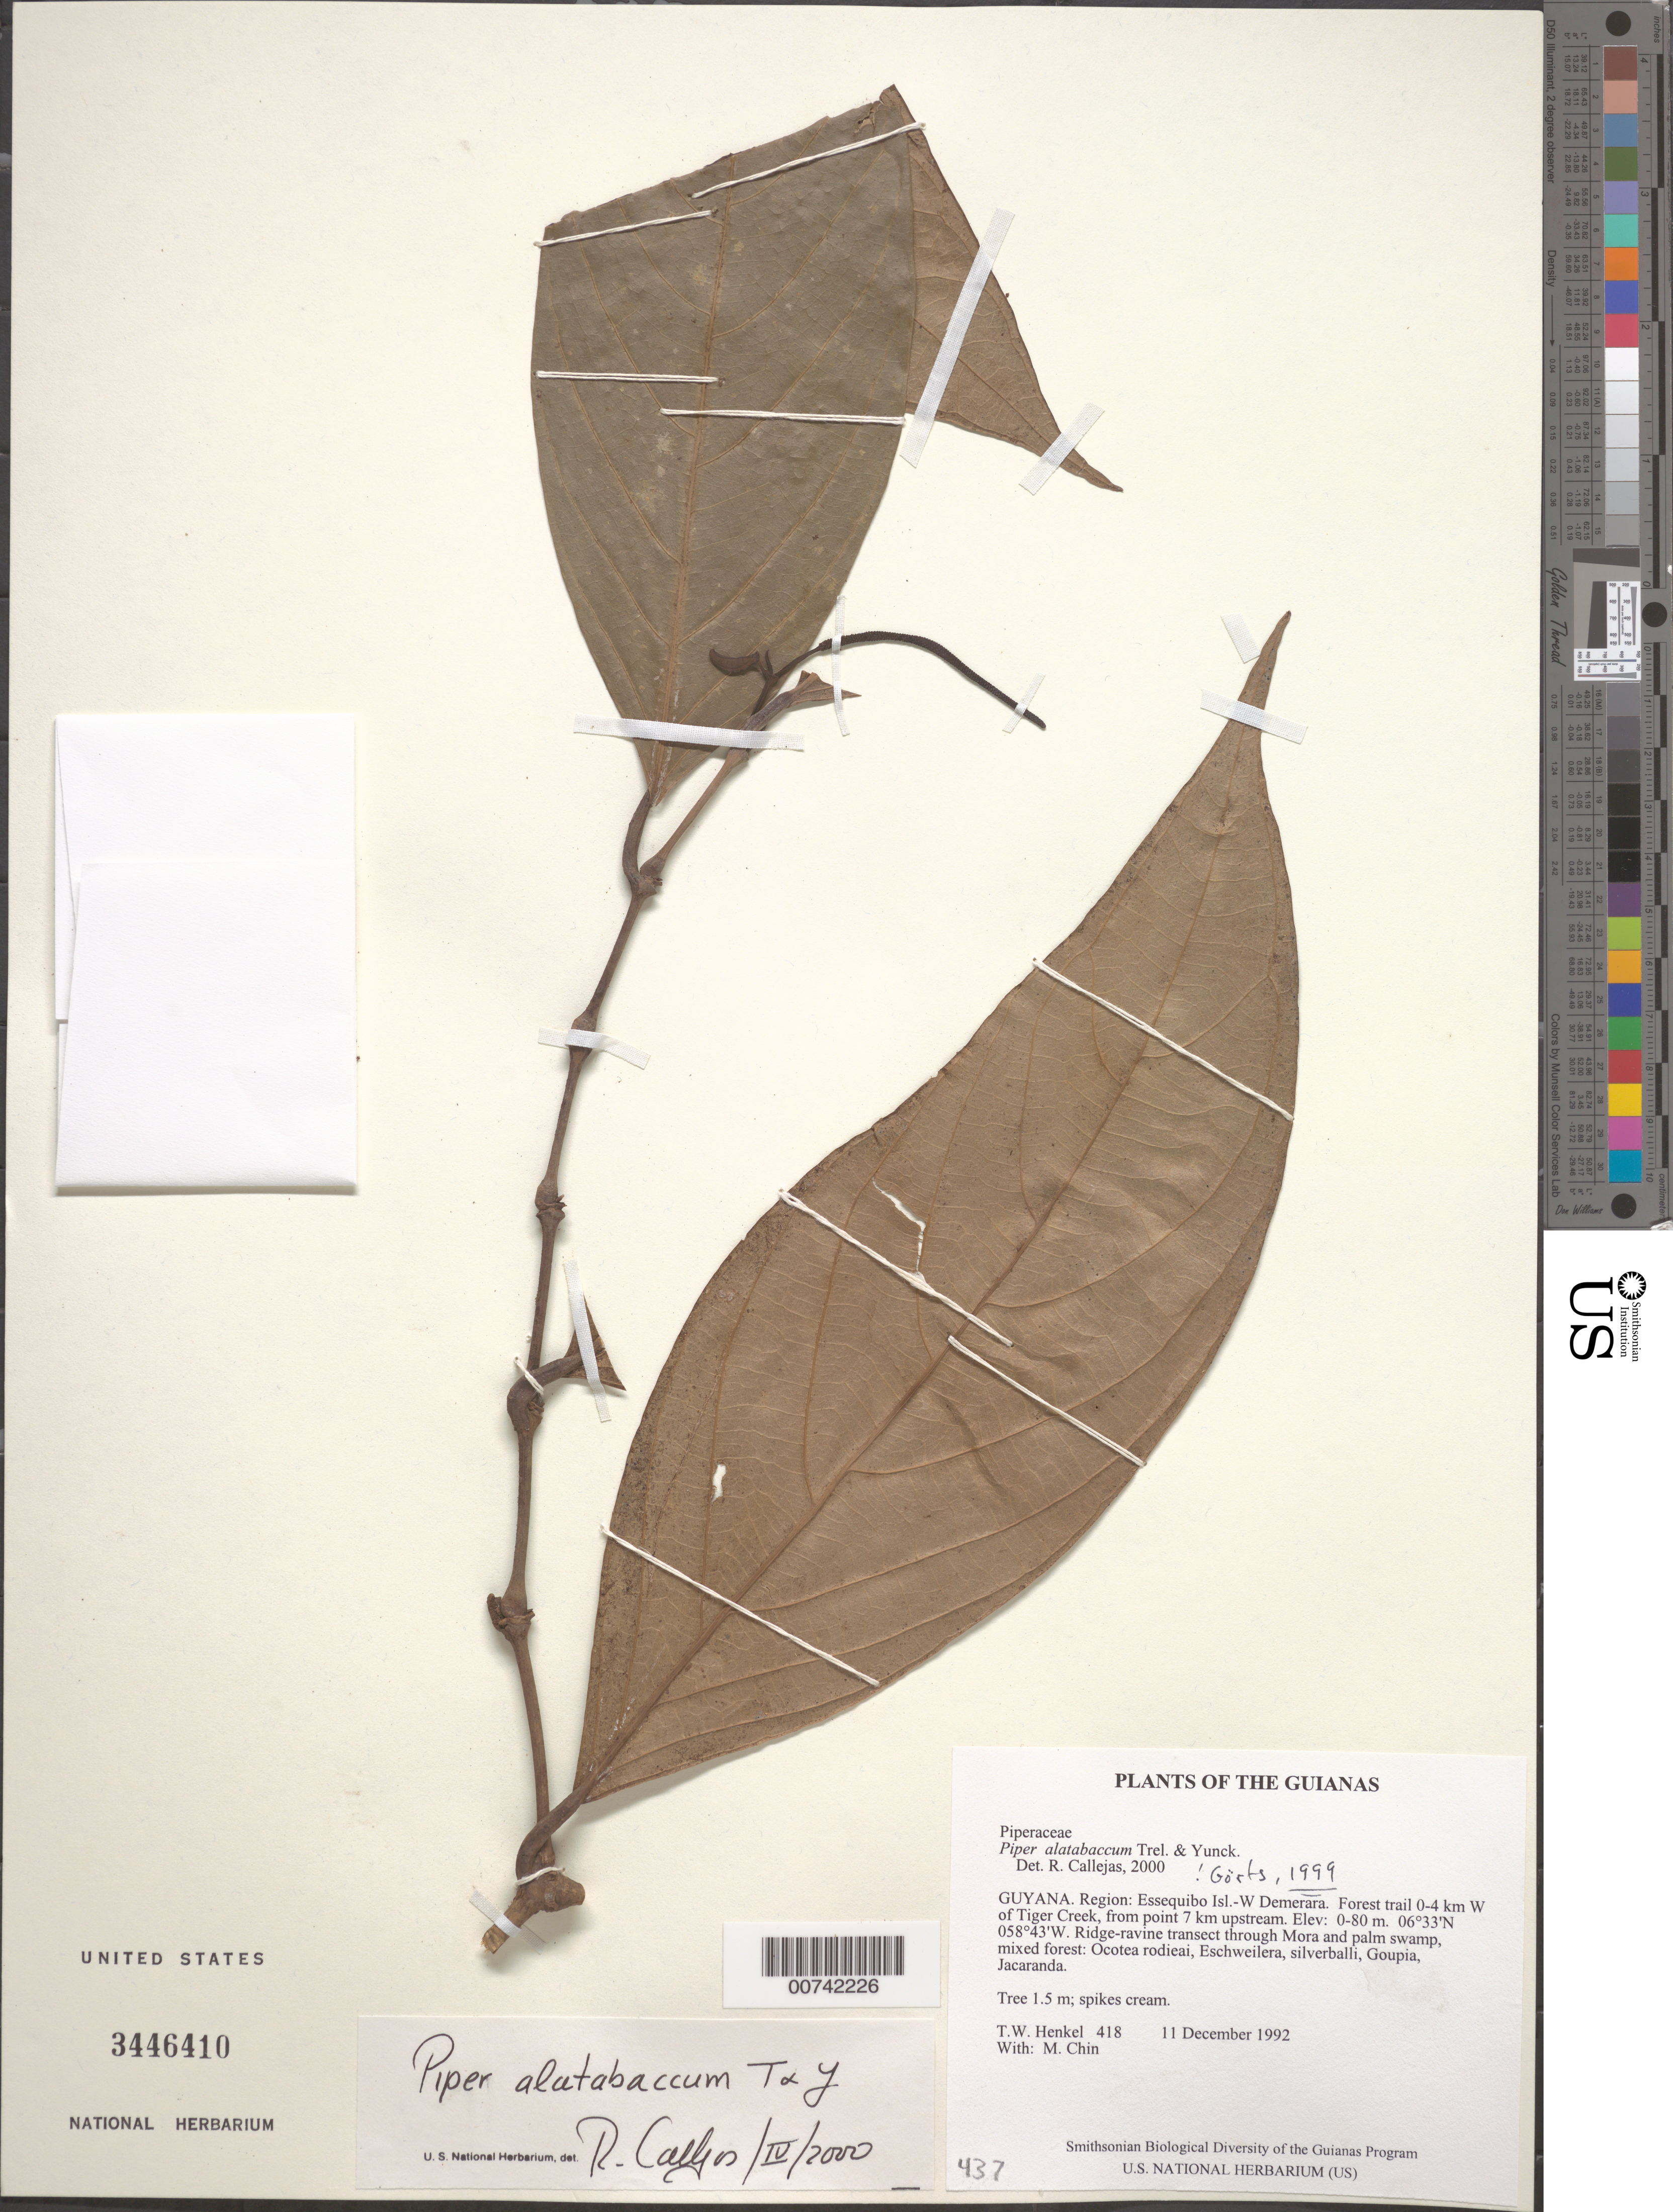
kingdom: Plantae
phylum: Tracheophyta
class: Magnoliopsida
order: Piperales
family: Piperaceae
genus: Piper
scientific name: Piper alatabaccum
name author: Trel. & Yunck.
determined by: Görts-van Rijn, A. R. A.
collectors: T. Henkel & M. Chin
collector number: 418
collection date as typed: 11 December 1992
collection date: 1992-12-11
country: Guyana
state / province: Essequibo Isl-W. Demerara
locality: Forest trail 0-4 km W of Tiger Creek, from point 7 km upstream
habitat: Ridge-ravine transect through Mora and palm swamp, mixed forest: Ocotea rodieai, Eschweilera, silverballi, Goupia, Jacaranda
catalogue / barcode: US 3446410